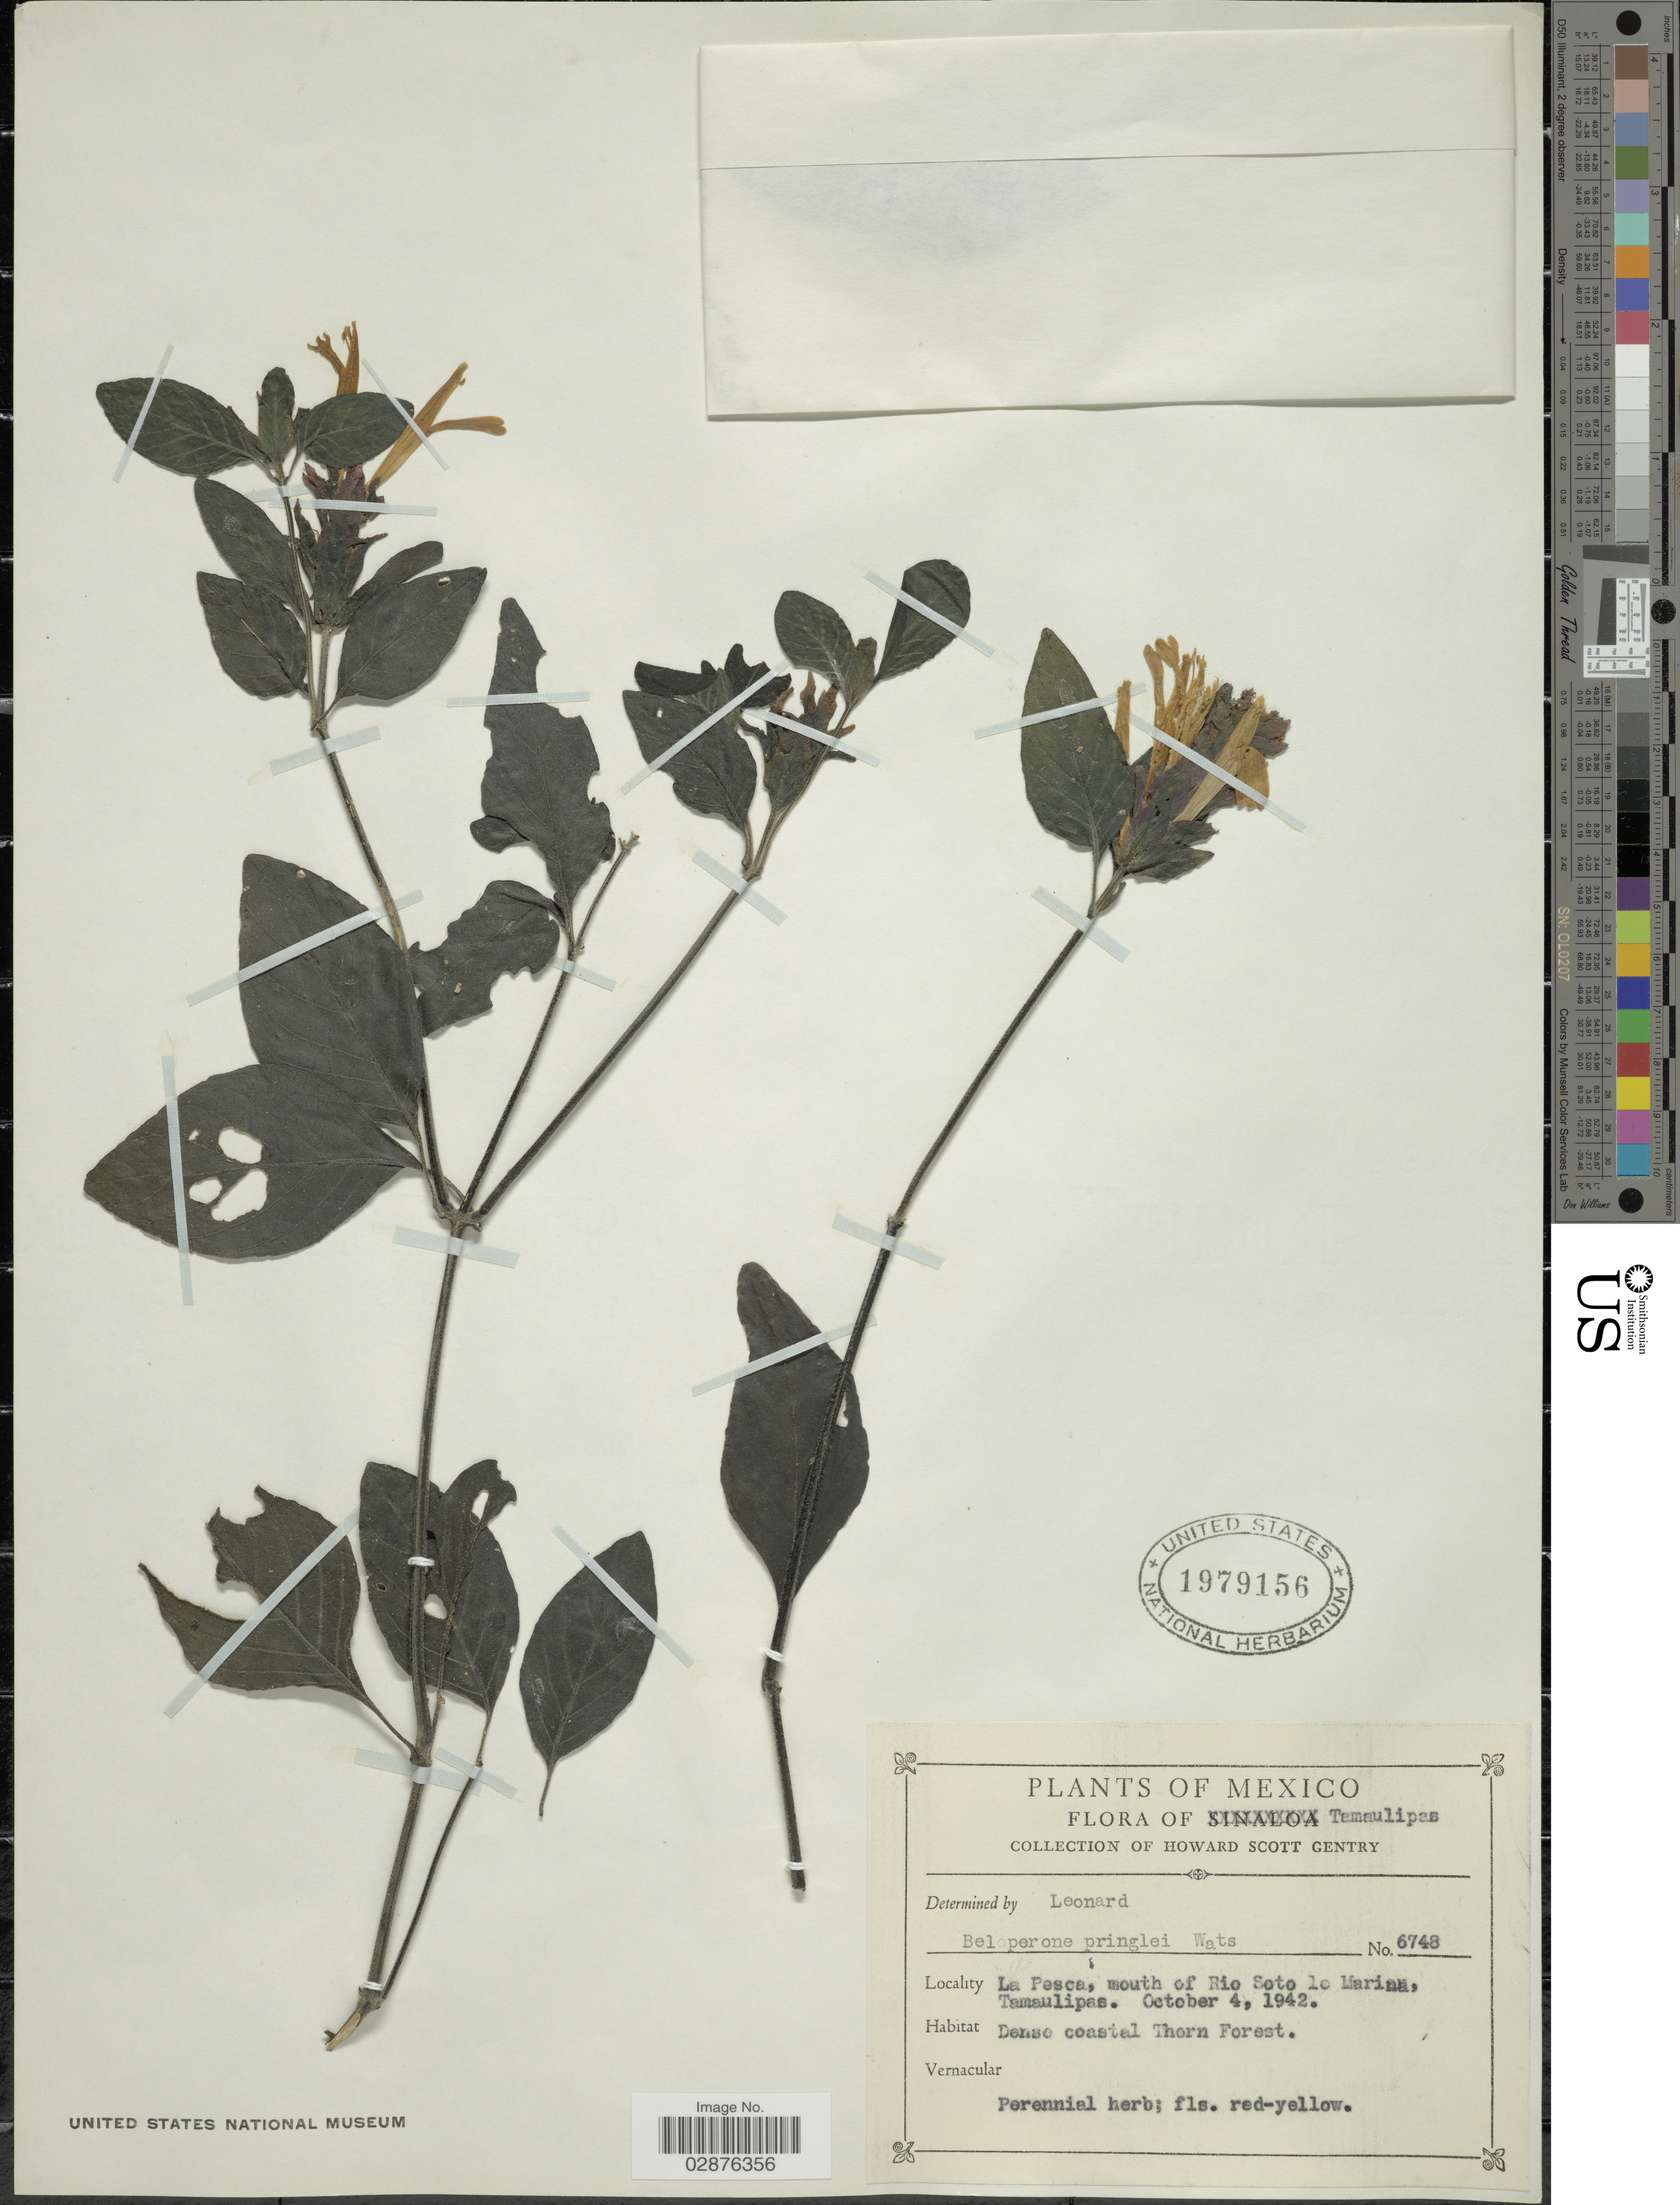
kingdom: Plantae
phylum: Tracheophyta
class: Magnoliopsida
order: Lamiales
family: Acanthaceae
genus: Justicia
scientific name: Justicia fulvicoma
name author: Schltdl. & Cham.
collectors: H. S. Gentry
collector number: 6748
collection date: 1942-10-04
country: Mexico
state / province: Tamaulipas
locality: La Pesca, mouth of Rio Soto lo Marina.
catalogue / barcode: US 1979156